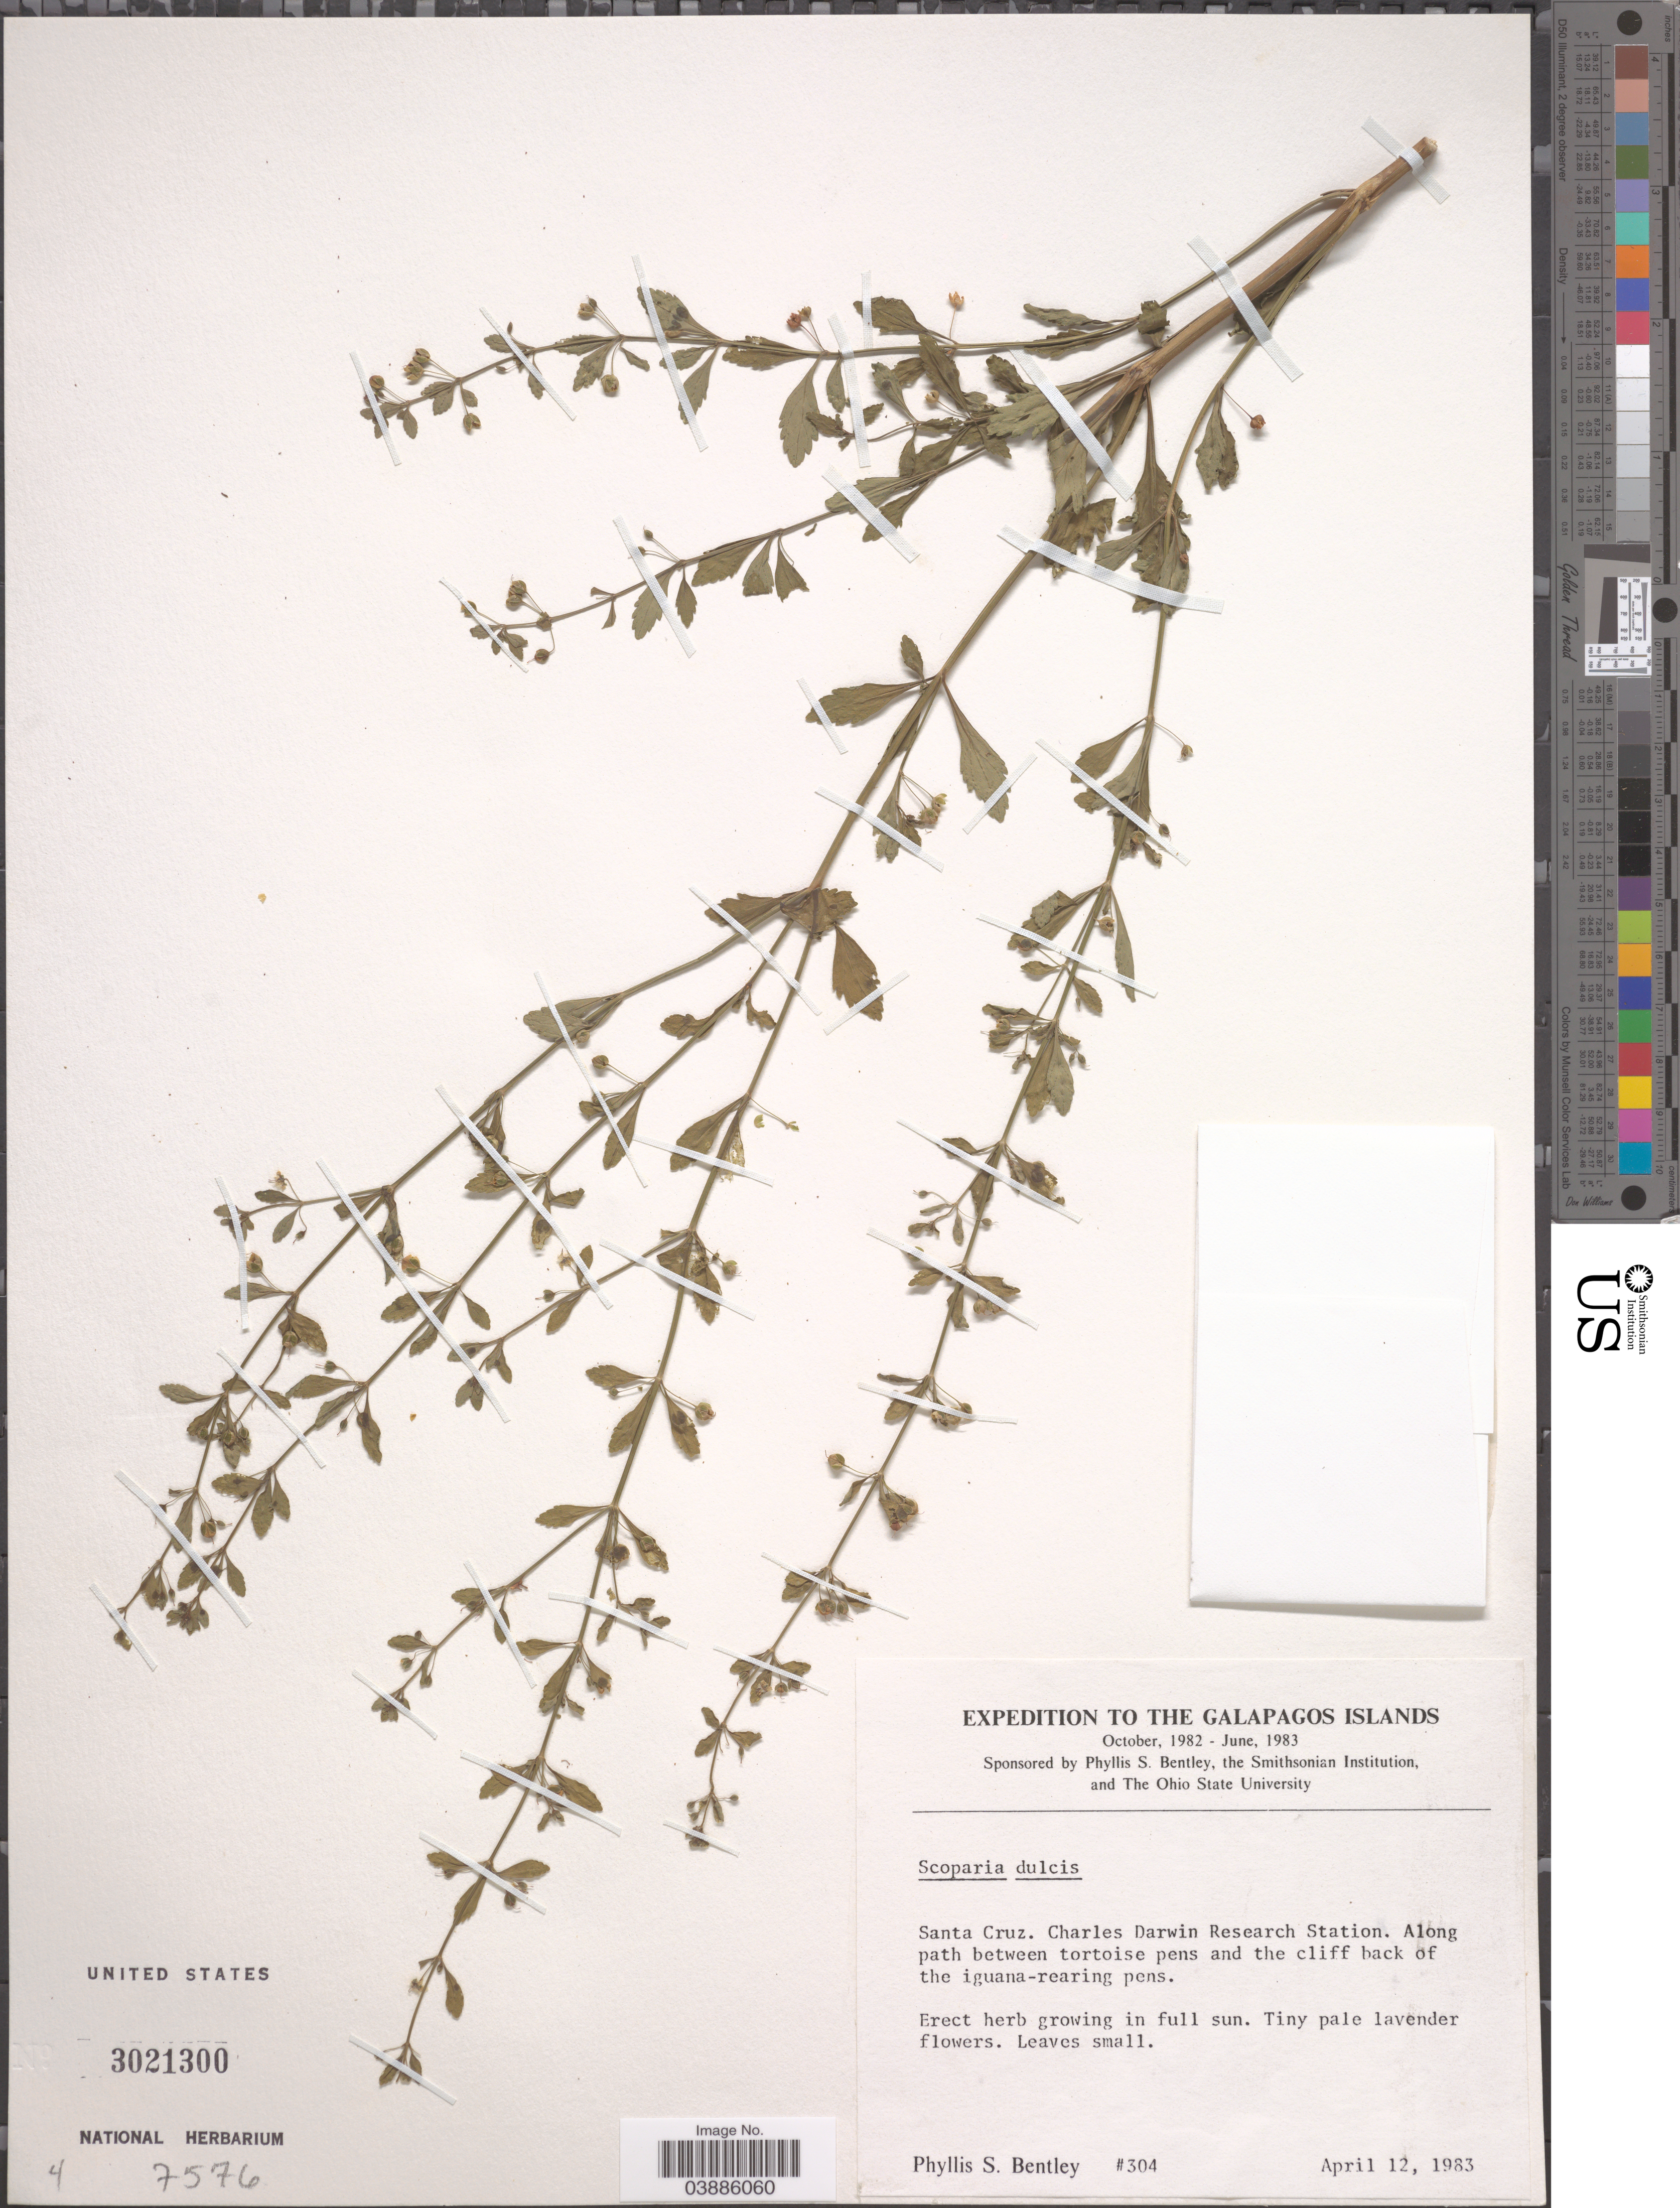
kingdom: Plantae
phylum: Tracheophyta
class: Magnoliopsida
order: Lamiales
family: Plantaginaceae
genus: Scoparia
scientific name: Scoparia dulcis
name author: L.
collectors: P. S. Bentley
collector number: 304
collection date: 1983-04-12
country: Ecuador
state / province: Colón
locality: The Galapagos Islands. Santa Cruz. Charles Darwin Research Station.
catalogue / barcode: US 3021300